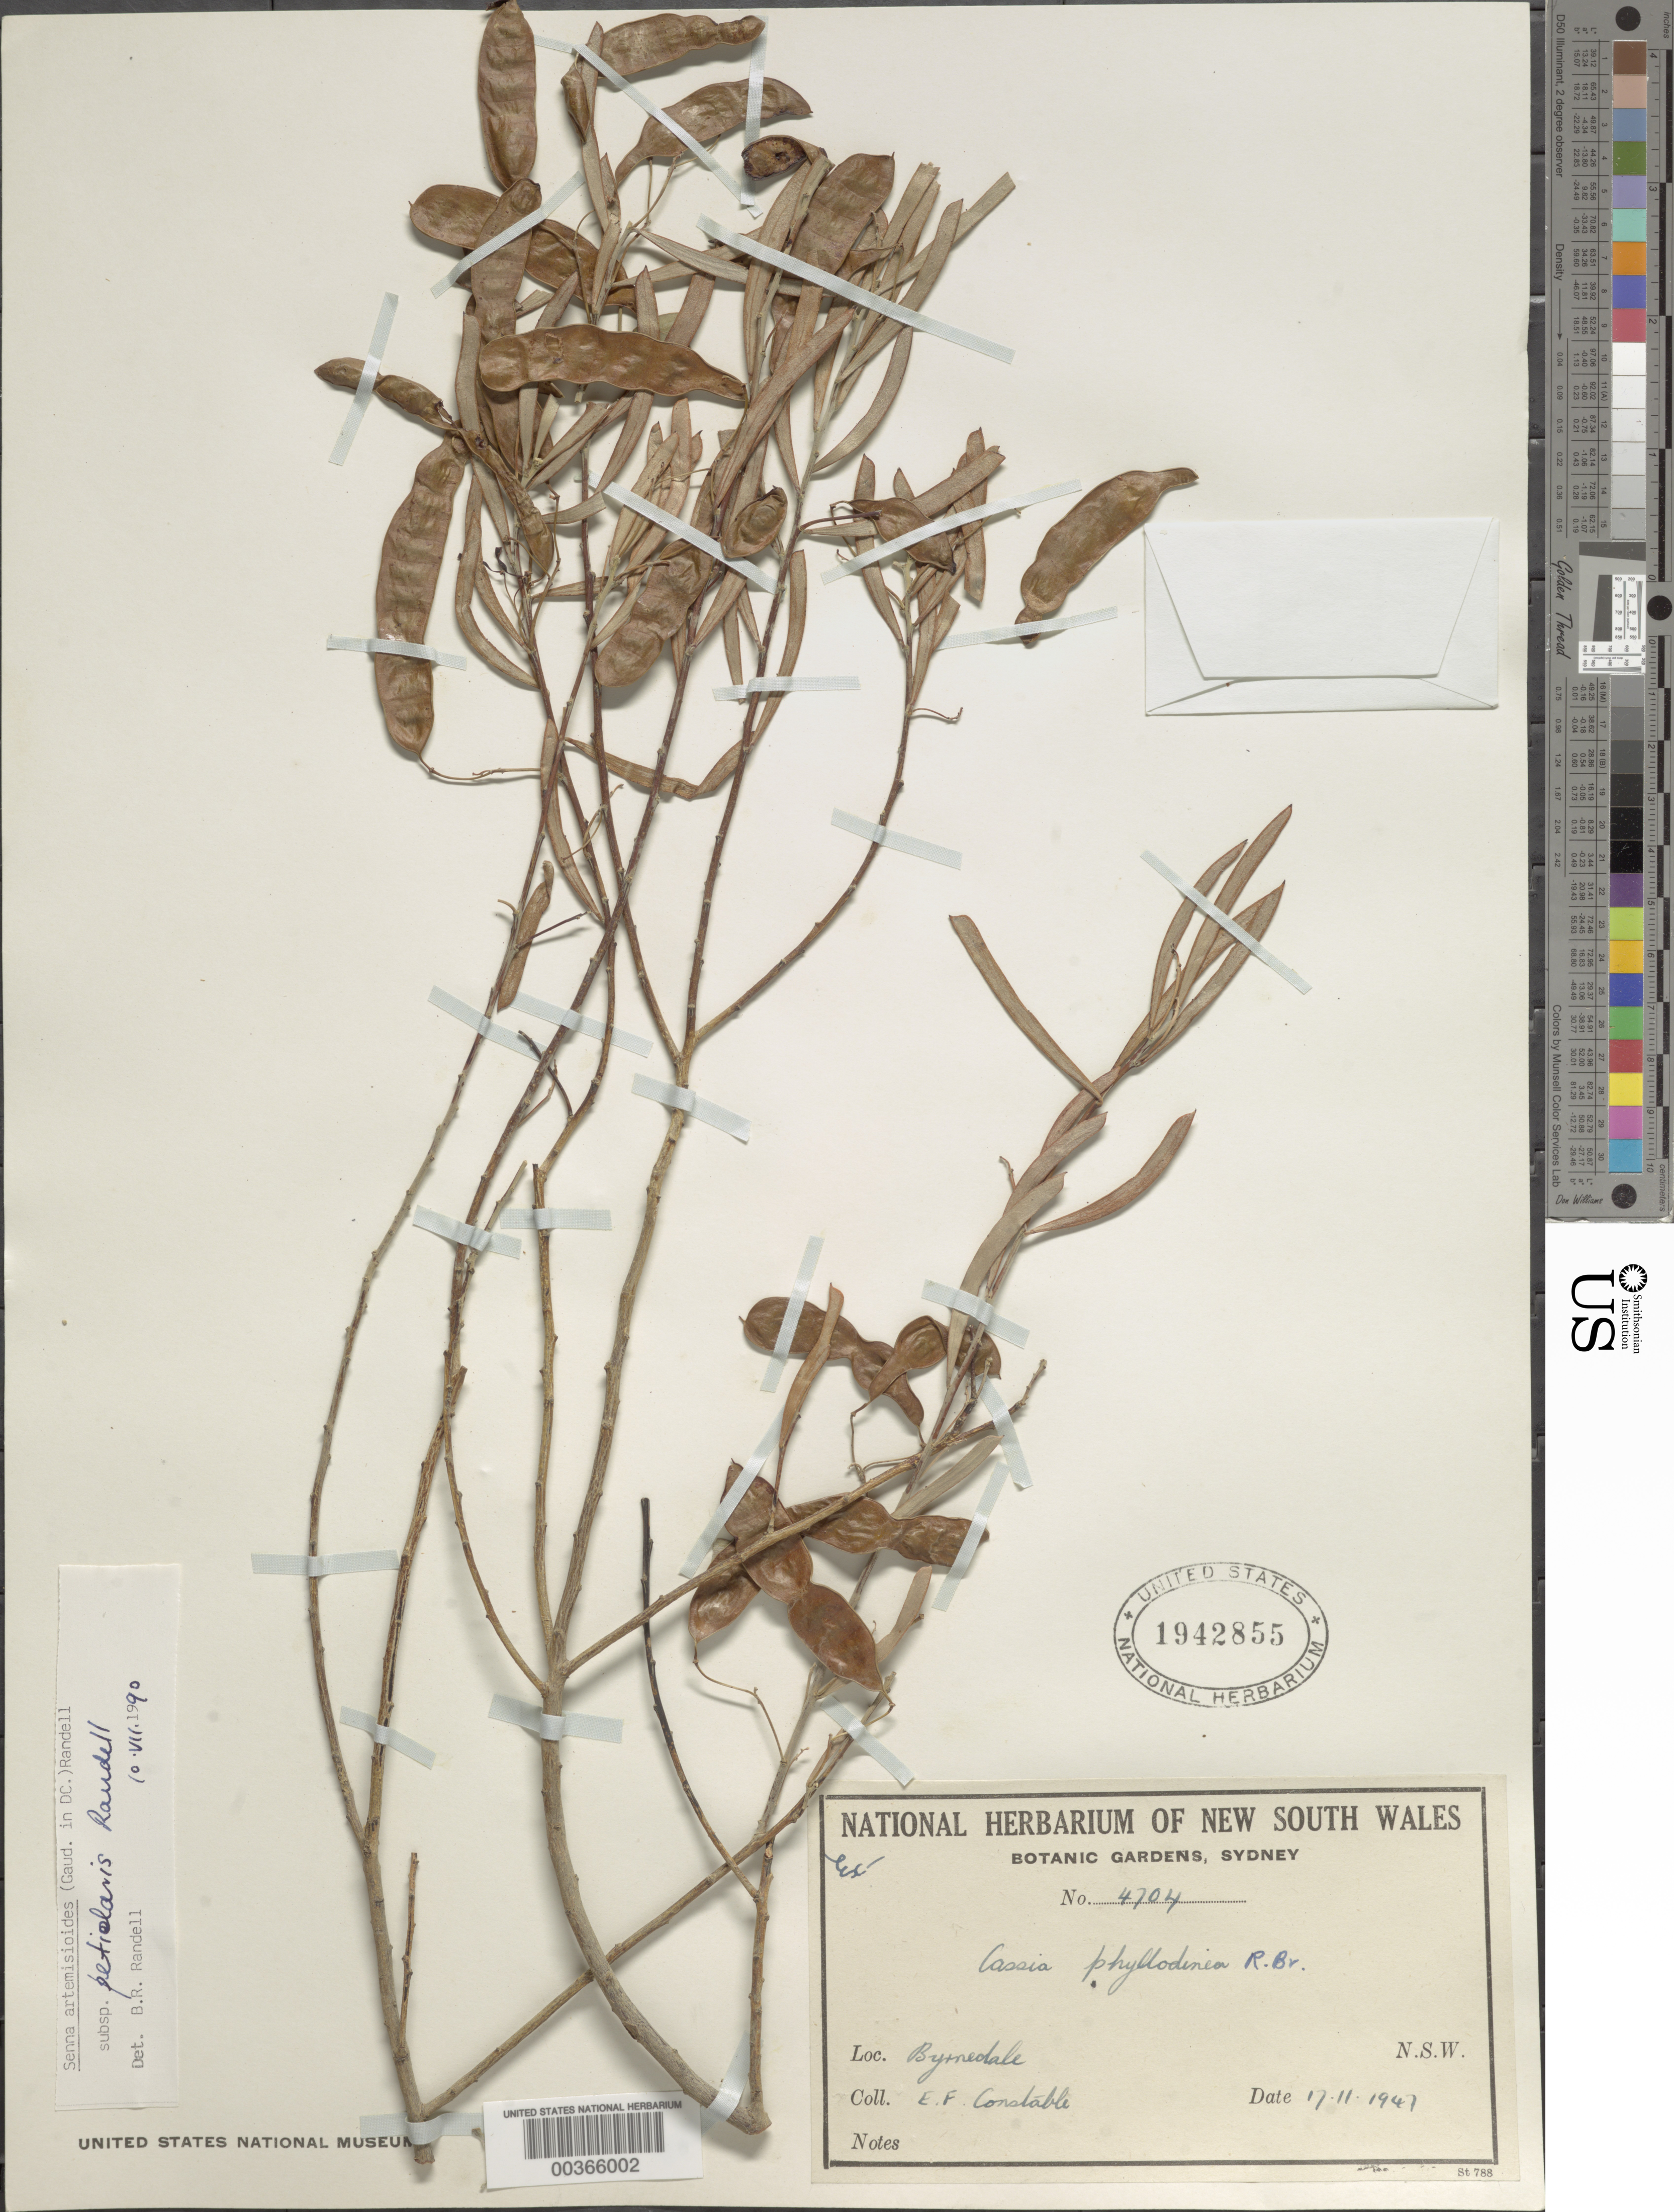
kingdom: Plantae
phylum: Tracheophyta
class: Magnoliopsida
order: Fabales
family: Fabaceae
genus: Senna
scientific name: Senna artemisioides subsp. petiolaris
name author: Randell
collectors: E. F. Constable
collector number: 4704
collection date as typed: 17 Nov 1947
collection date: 1947-11-17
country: Australia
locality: Byrnedale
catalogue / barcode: US 1942855